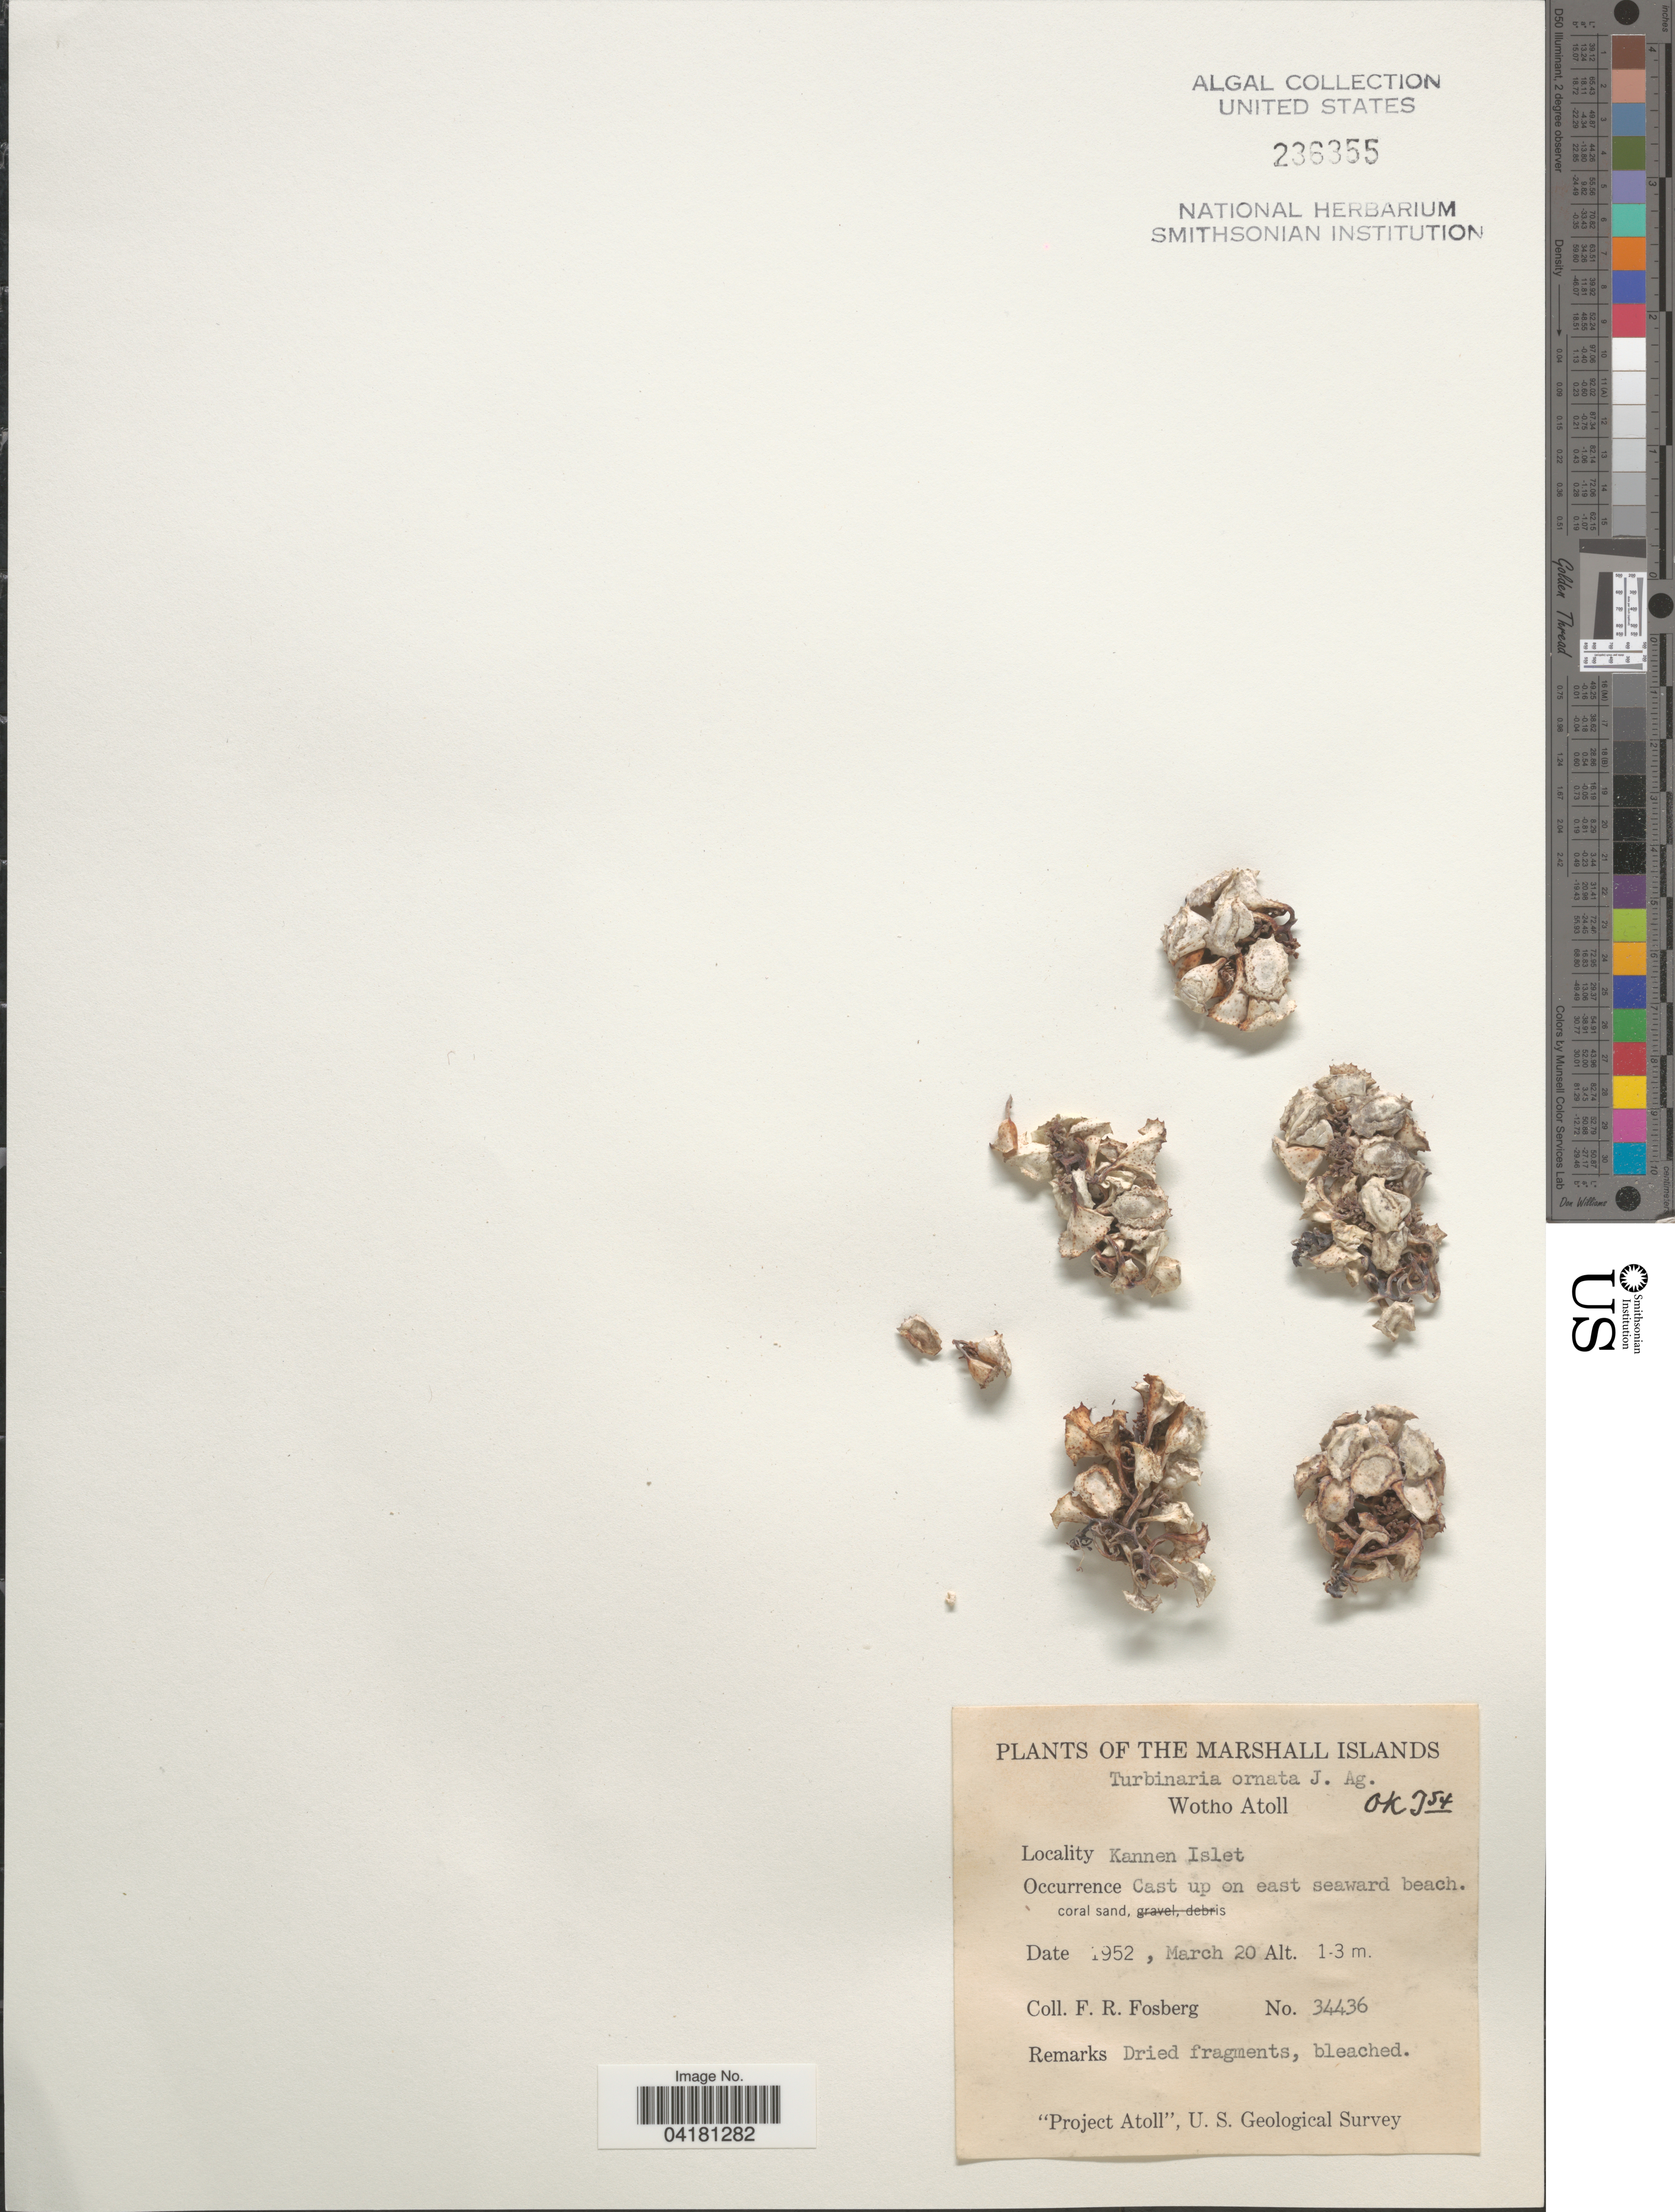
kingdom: Chromista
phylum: Ochrophyta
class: Phaeophyceae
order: Fucales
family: Sargassaceae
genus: Turbinaria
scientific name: Turbinaria ornata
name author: (Turner) J. Agardh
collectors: F. R. Fosberg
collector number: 34436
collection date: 1952-03-20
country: Marshall Islands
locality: Wotho Atoll. Kannen Islet. Cast up on east seaward beach. "Project Atoll", U. S. Geological Survey.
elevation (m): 1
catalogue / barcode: US 236355